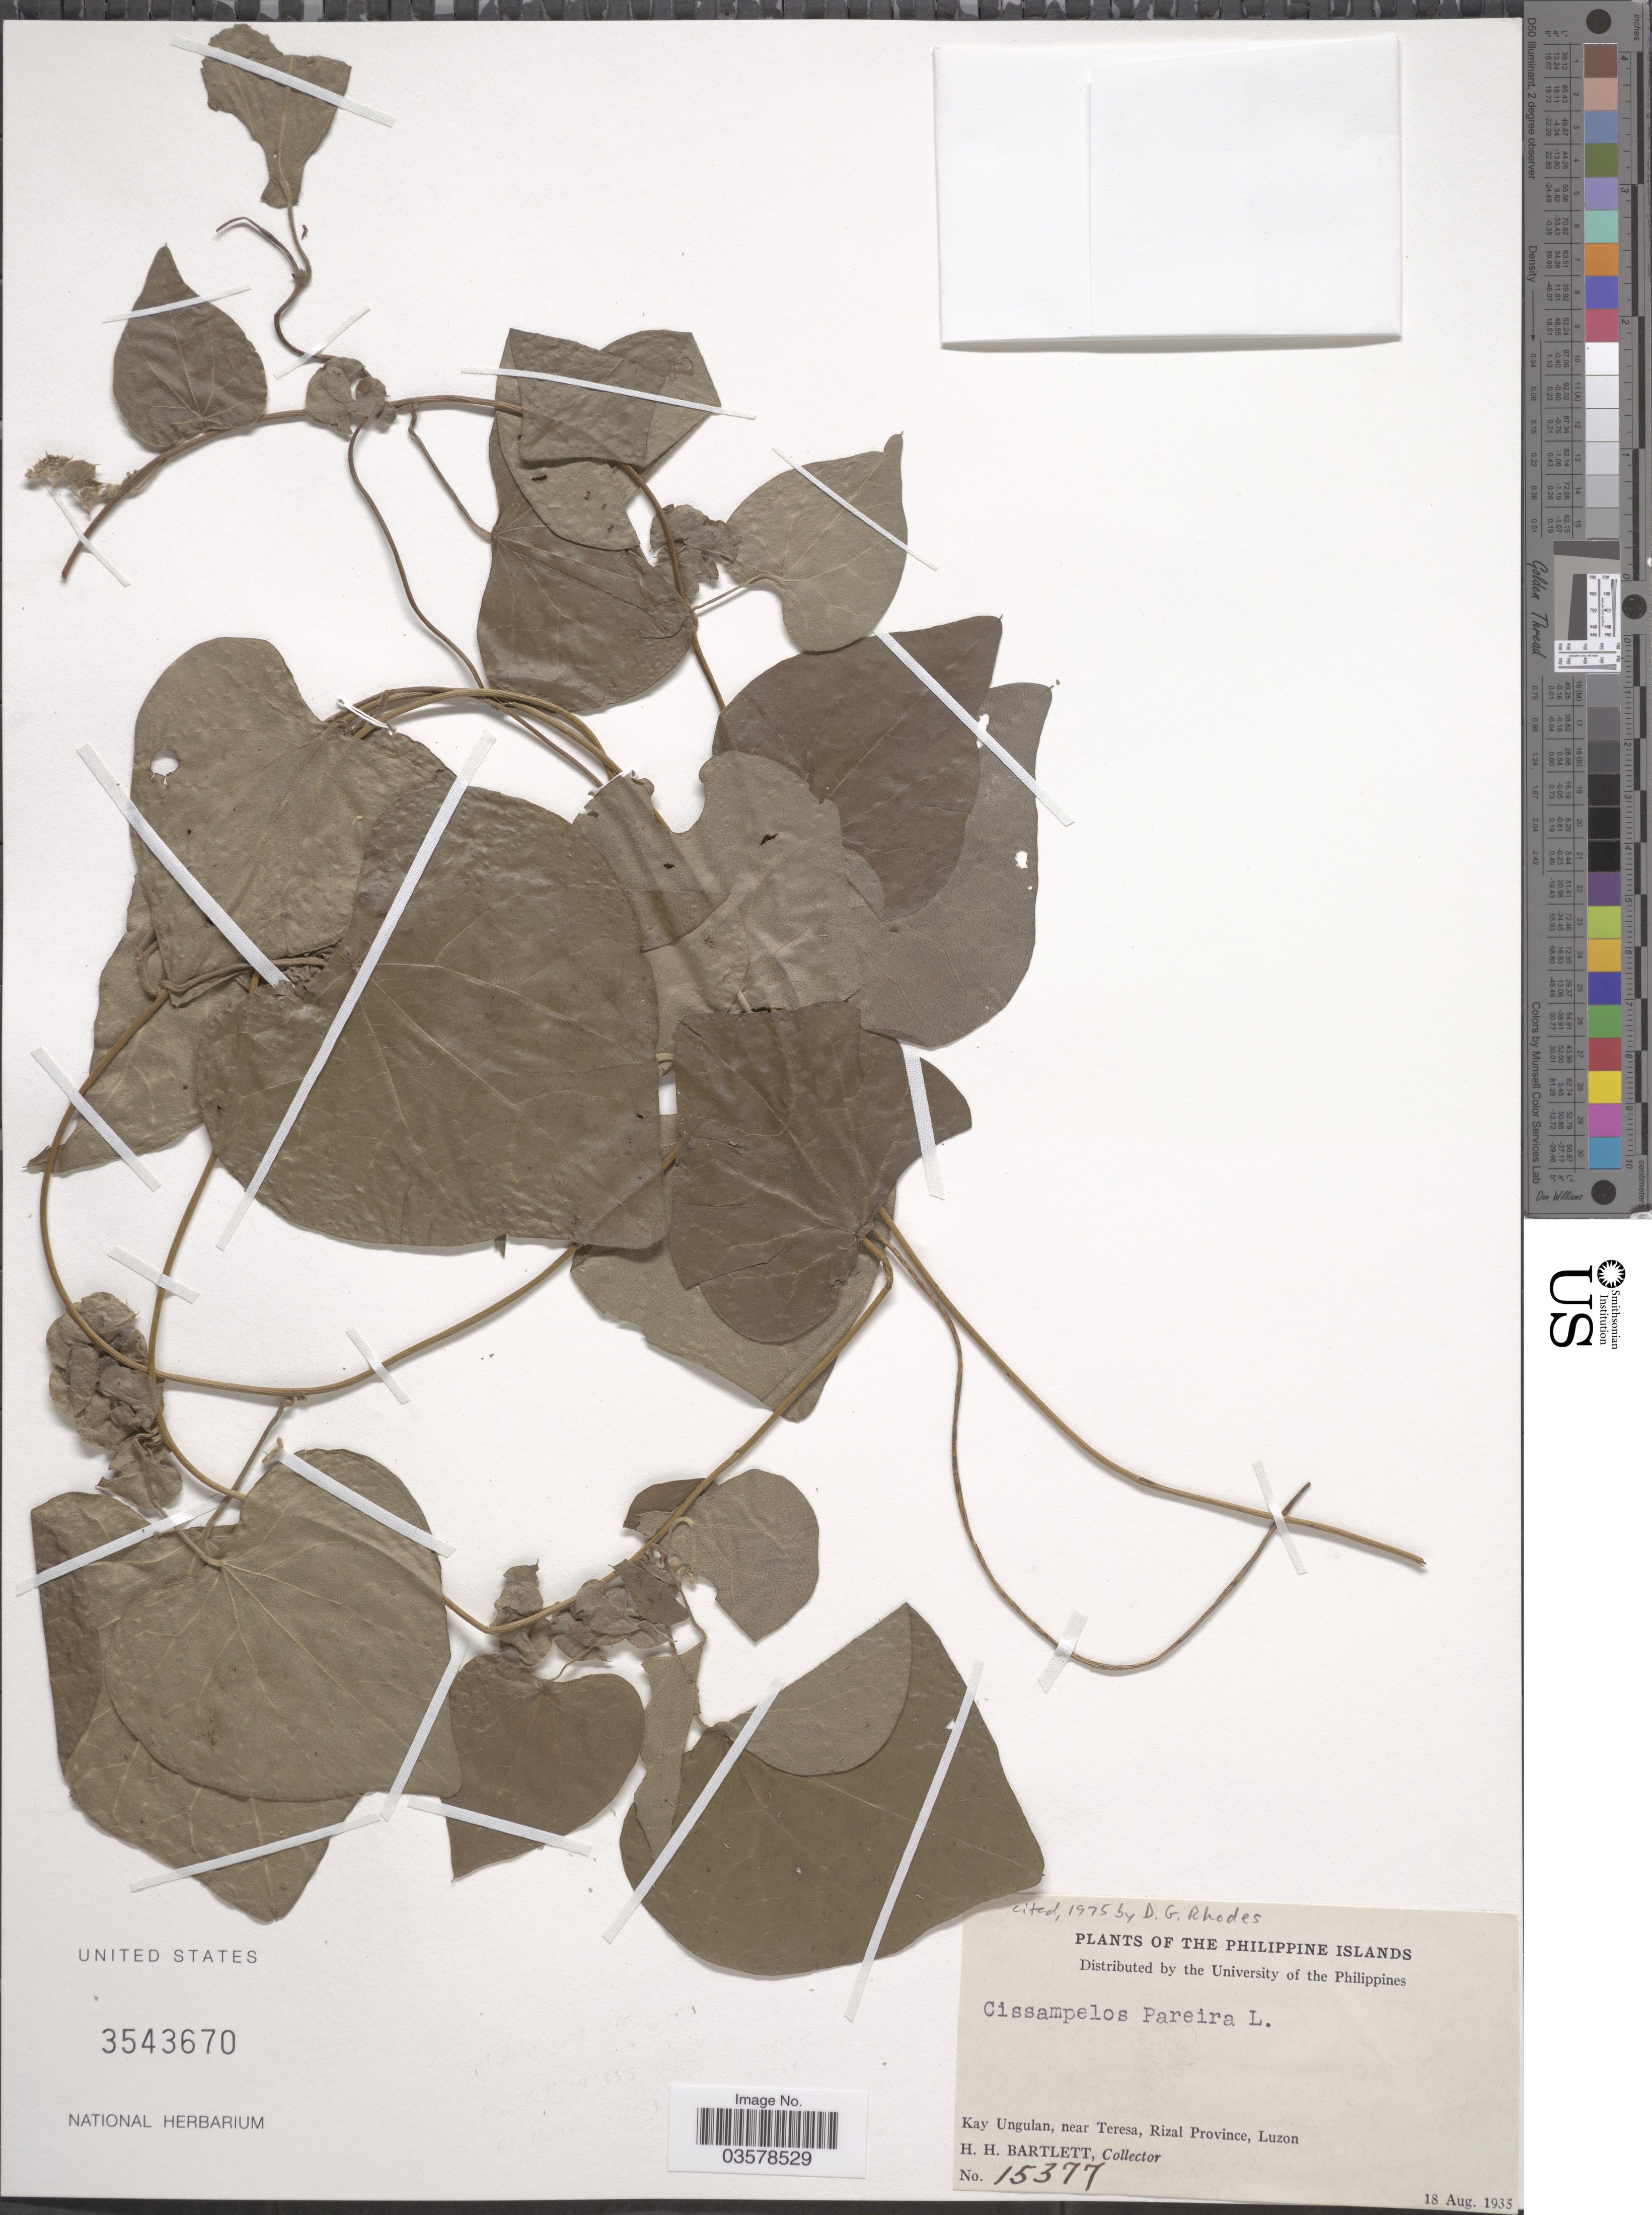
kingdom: Plantae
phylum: Tracheophyta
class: Magnoliopsida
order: Ranunculales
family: Menispermaceae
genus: Cissampelos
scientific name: Cissampelos pareira var. hirsuta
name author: (Buch.-Ham. ex DC.) Forman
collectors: H. H. Bartlett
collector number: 15377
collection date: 1935-03-18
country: Philippines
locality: The Philippine Islands. Kay Ungulan, near Teresa, Rizal Province, Luzon.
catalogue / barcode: US 3543670